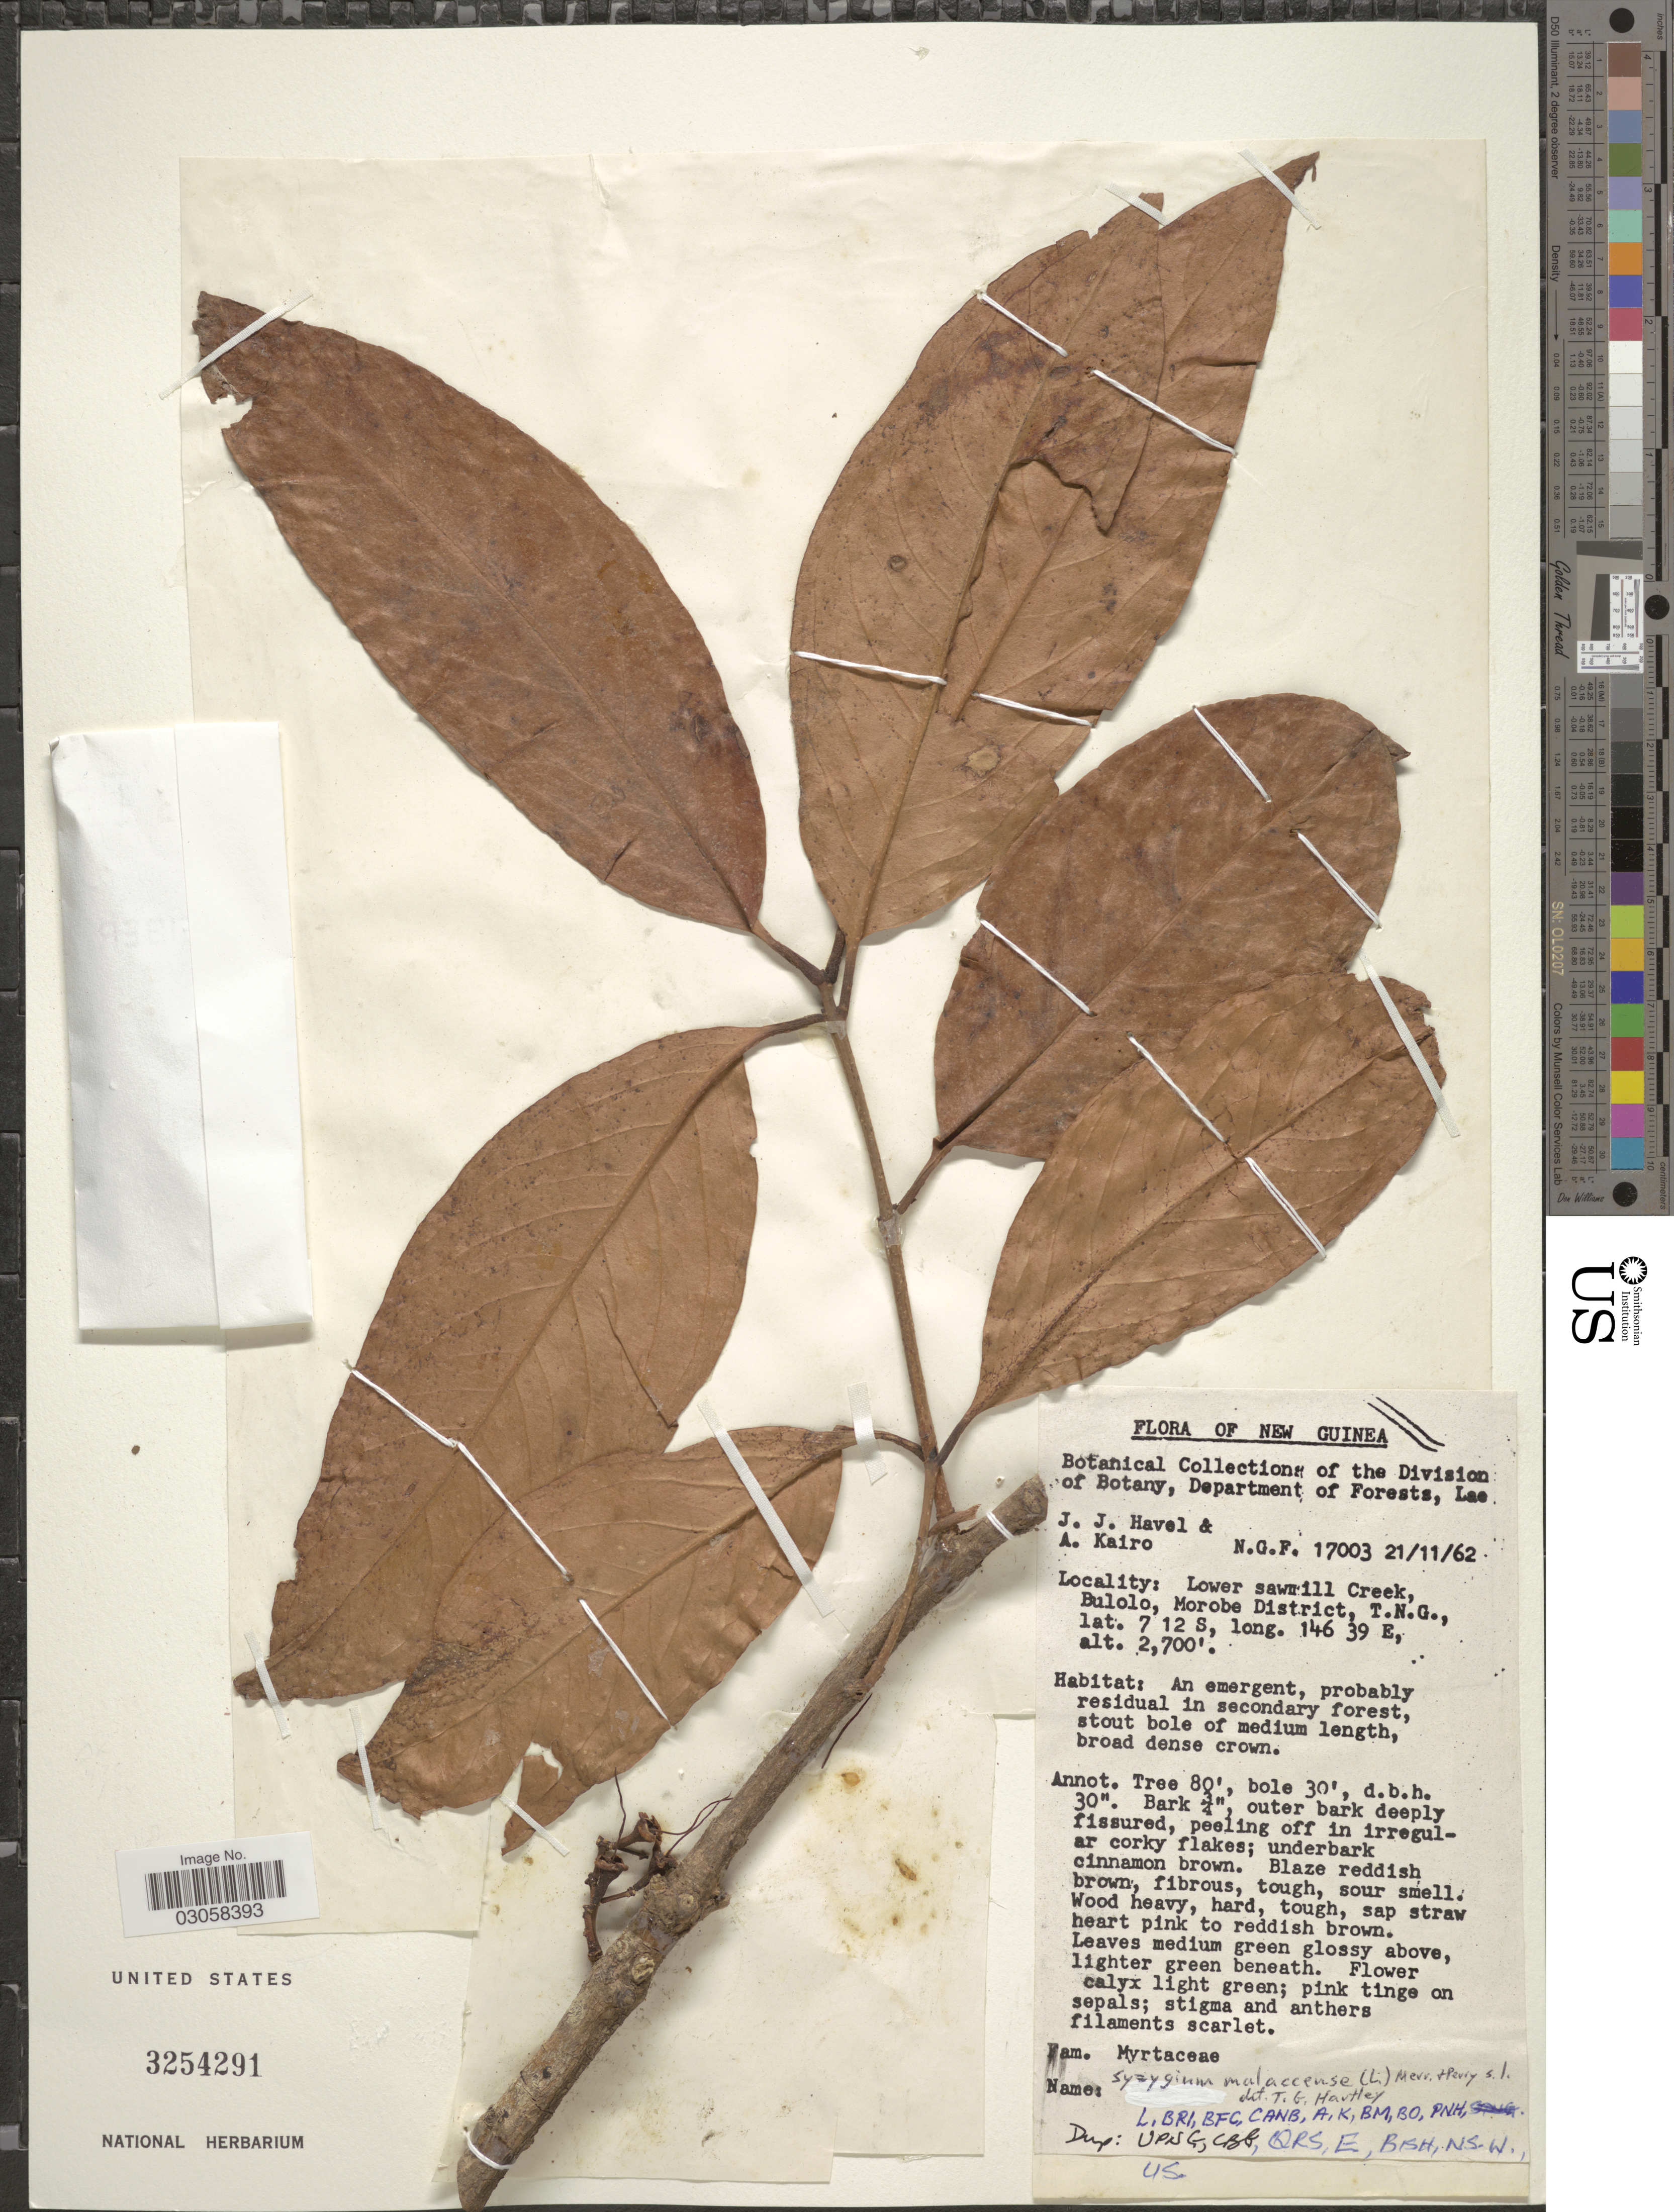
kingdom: Plantae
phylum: Tracheophyta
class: Magnoliopsida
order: Myrtales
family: Myrtaceae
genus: Syzygium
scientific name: Syzygium malaccense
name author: (L.) Merr. & L.M. Perry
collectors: J. Havel & A. Kairo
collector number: N.G.F. 17003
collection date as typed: Transcribed d/m/y: 21/11/62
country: Papua New Guinea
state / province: Morobe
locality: New Guinea. Lower sawmill Creek, Bulolo, Morobe District, T.N.G.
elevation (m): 823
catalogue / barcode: US 3254291